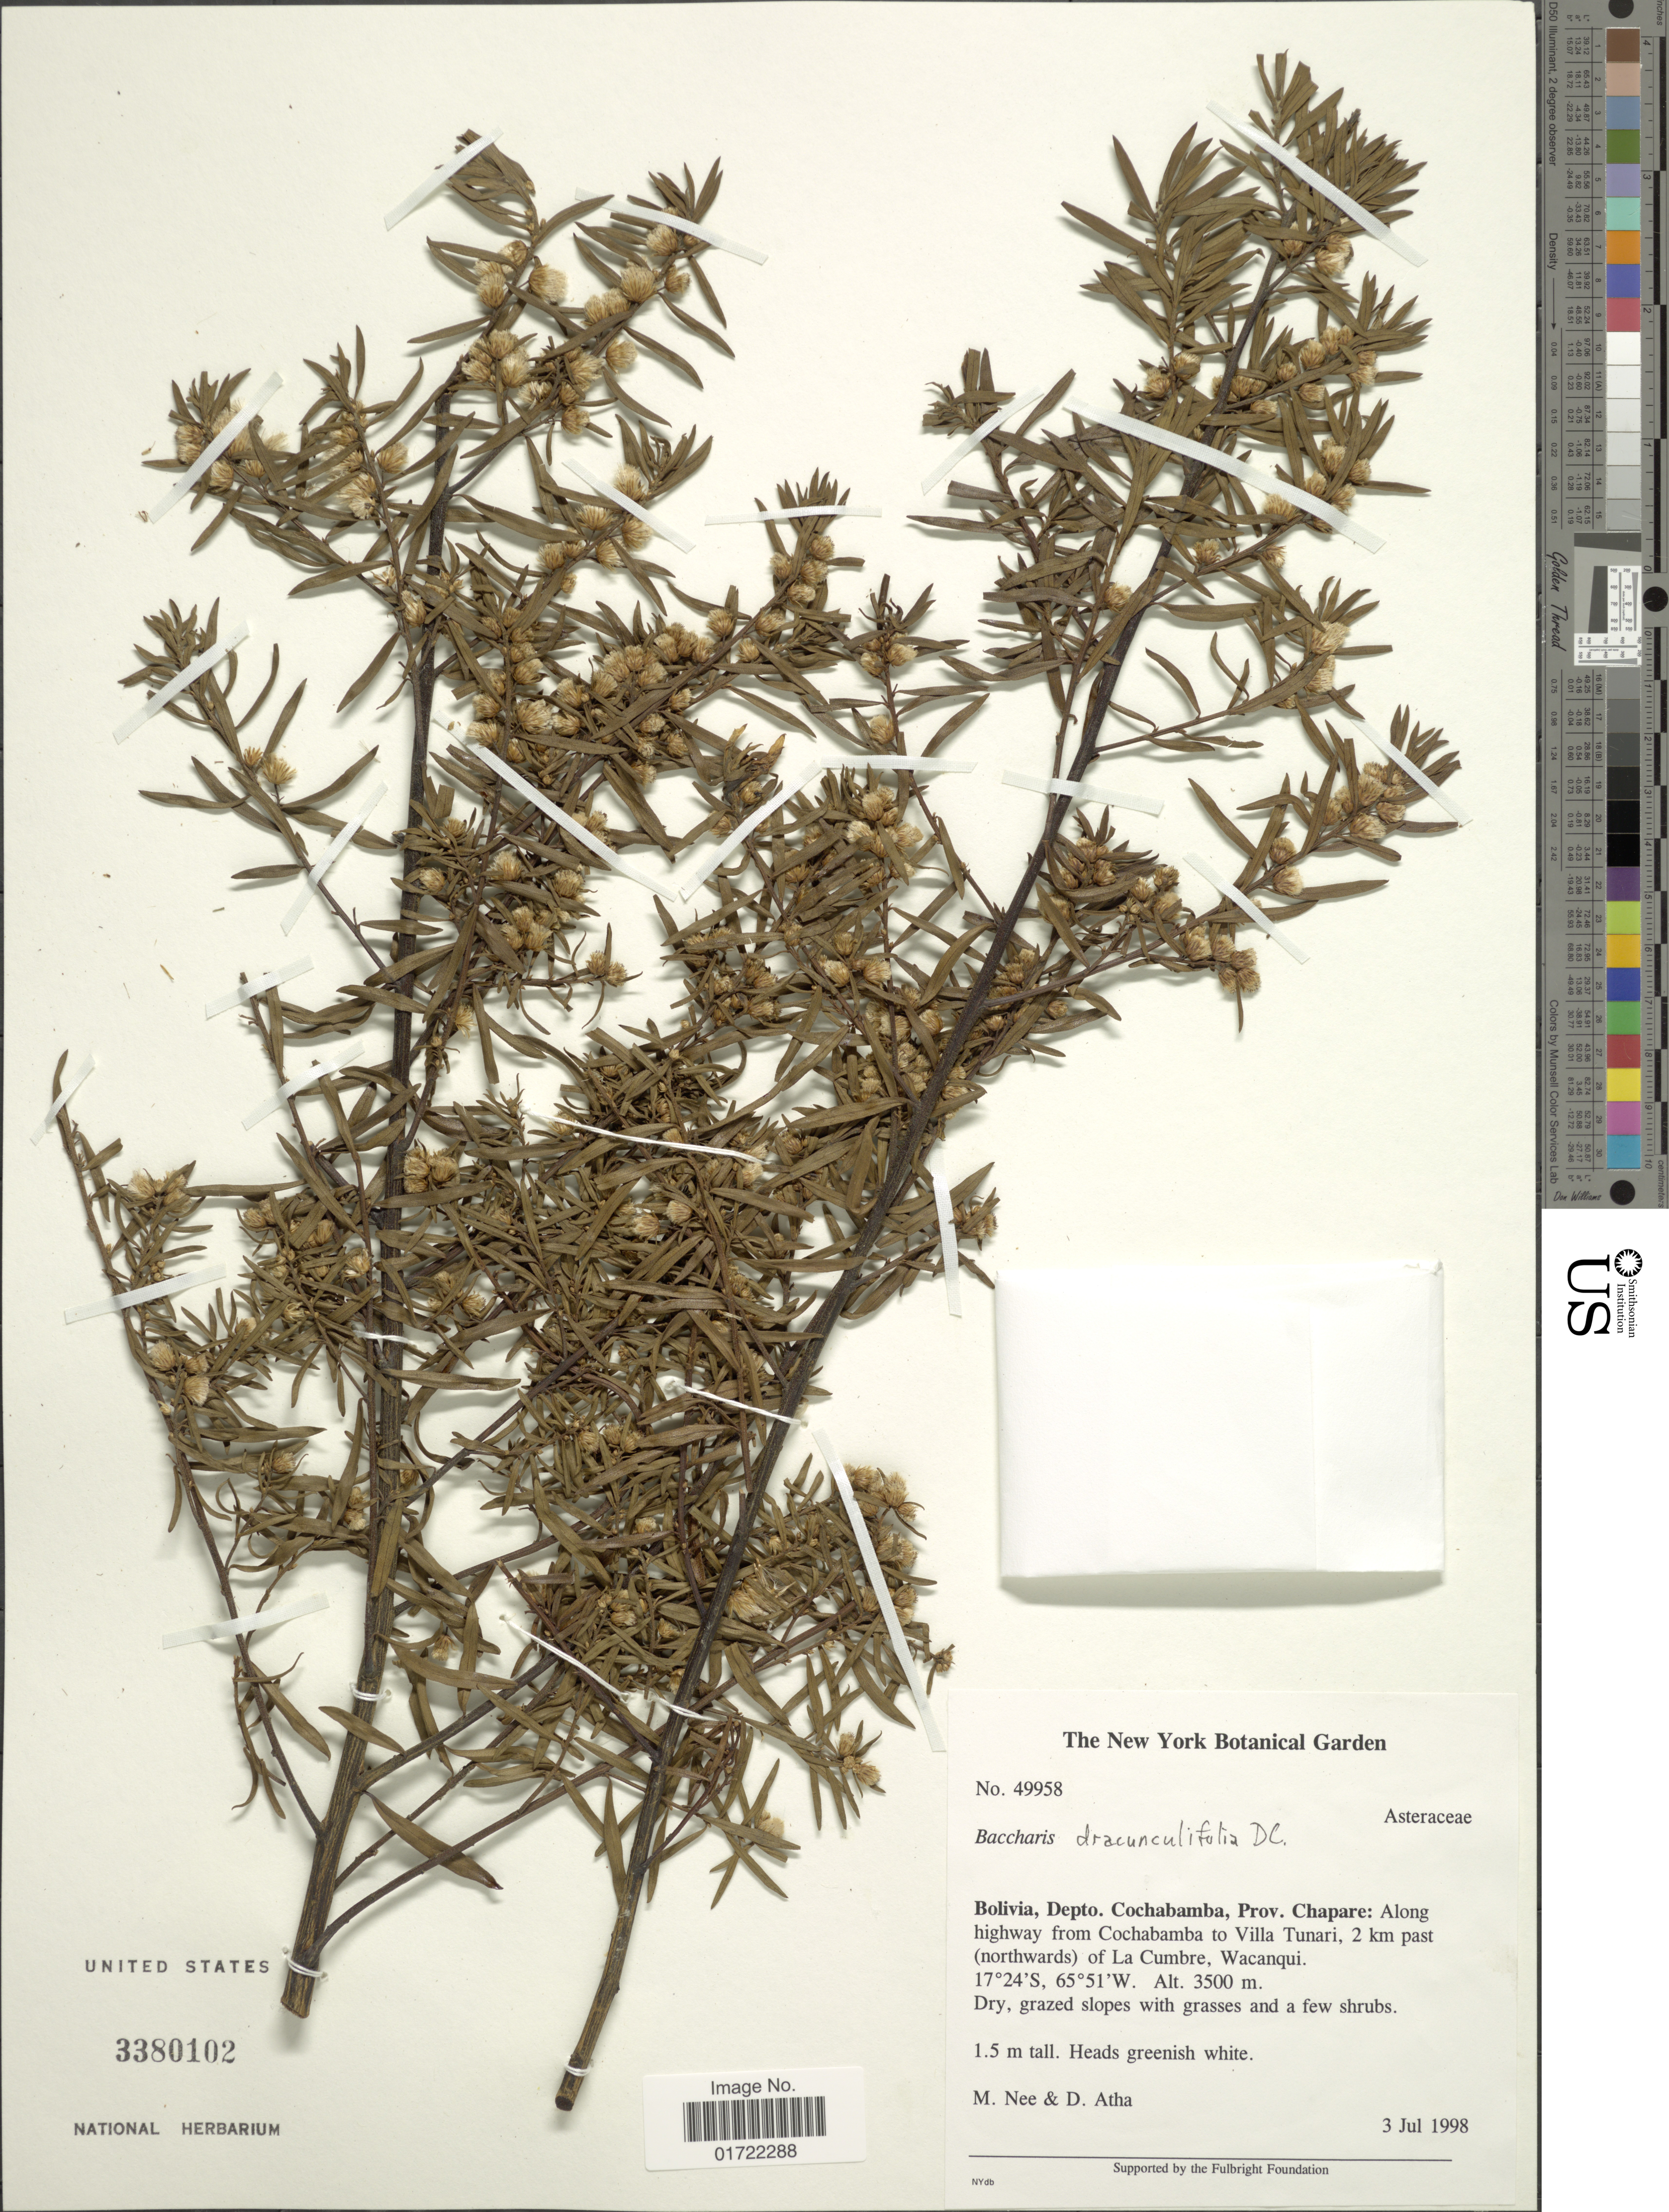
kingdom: Plantae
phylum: Tracheophyta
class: Magnoliopsida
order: Asterales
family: Asteraceae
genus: Baccharis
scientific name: Baccharis dracunculifolia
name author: DC.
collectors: M. Nee & D. Atha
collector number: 49958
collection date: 1998-07-03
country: Bolivia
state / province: Cochabamba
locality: Prov. Chapare, along highway from Cochabamba to Villa Tunari, 2 km past (northwards) of La Cumbre, Wacanqui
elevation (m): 3500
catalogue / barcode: US 3380102